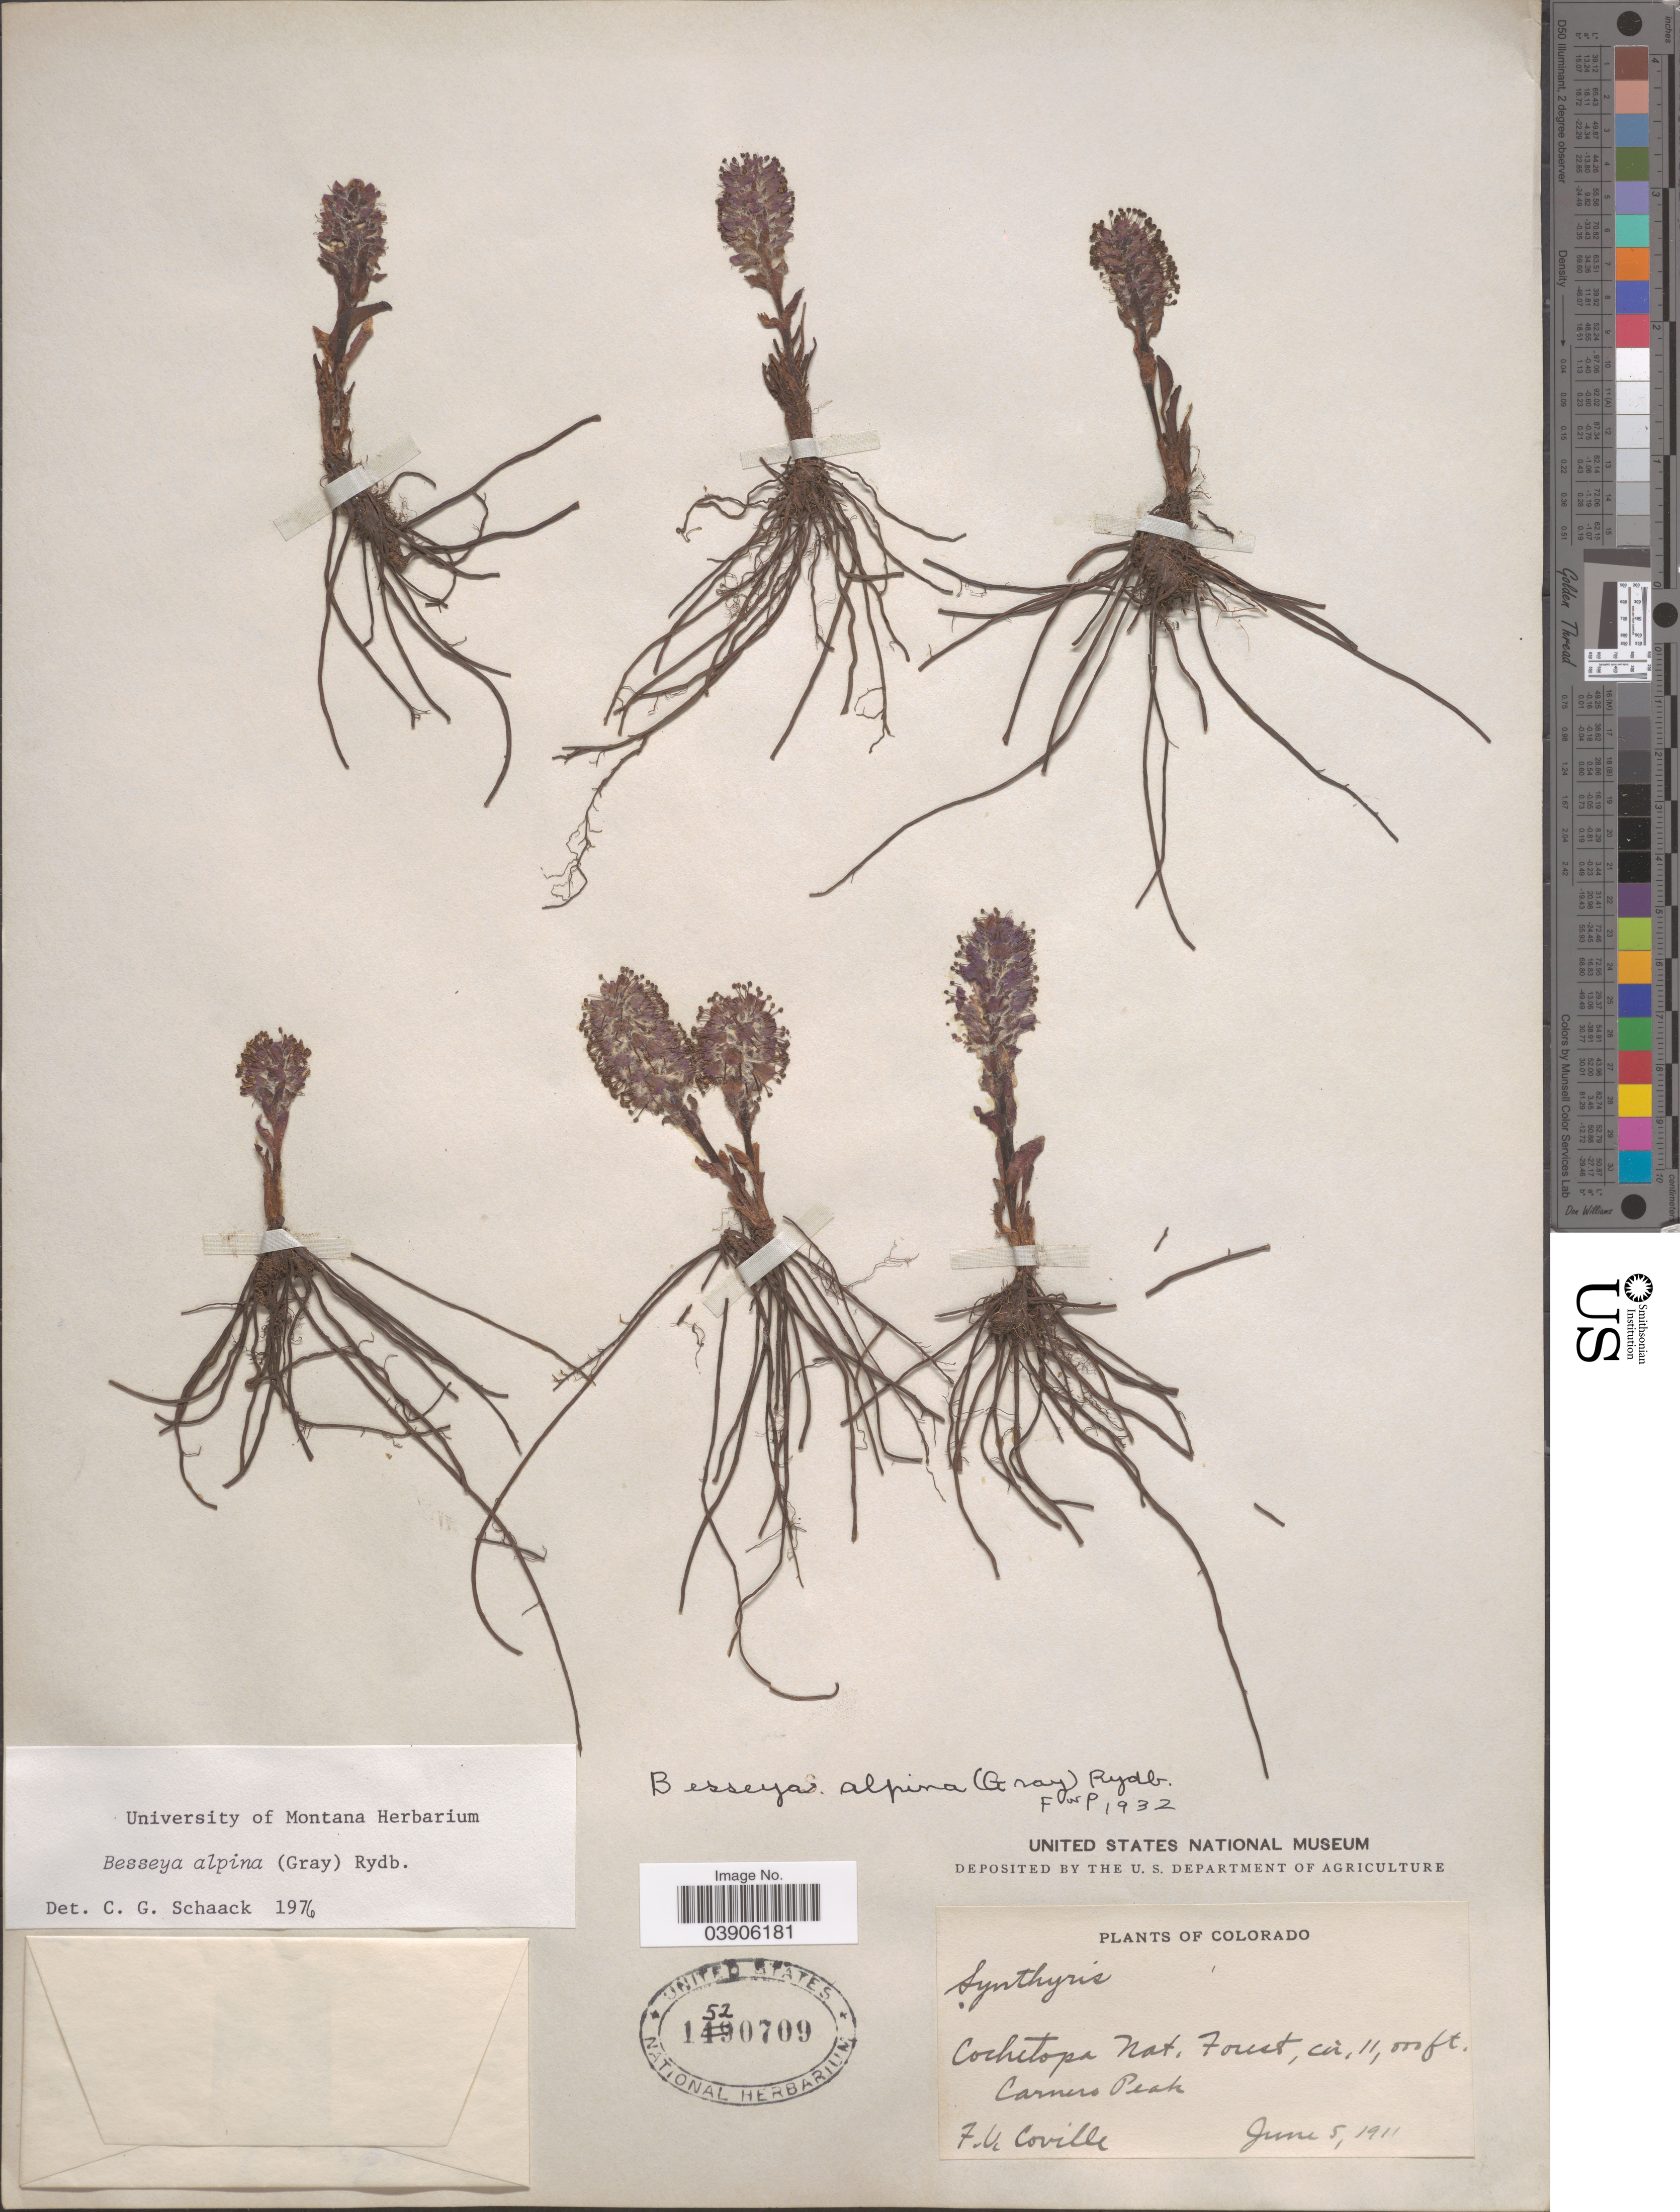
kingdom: Plantae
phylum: Tracheophyta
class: Magnoliopsida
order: Lamiales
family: Plantaginaceae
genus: Synthyris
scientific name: Synthyris alpina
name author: A. Gray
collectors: F. V. Coville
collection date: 1911-06-05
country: United States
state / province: Colorado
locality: Cochetopa National Forest, Carnero Pass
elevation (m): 3353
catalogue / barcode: US 1520709